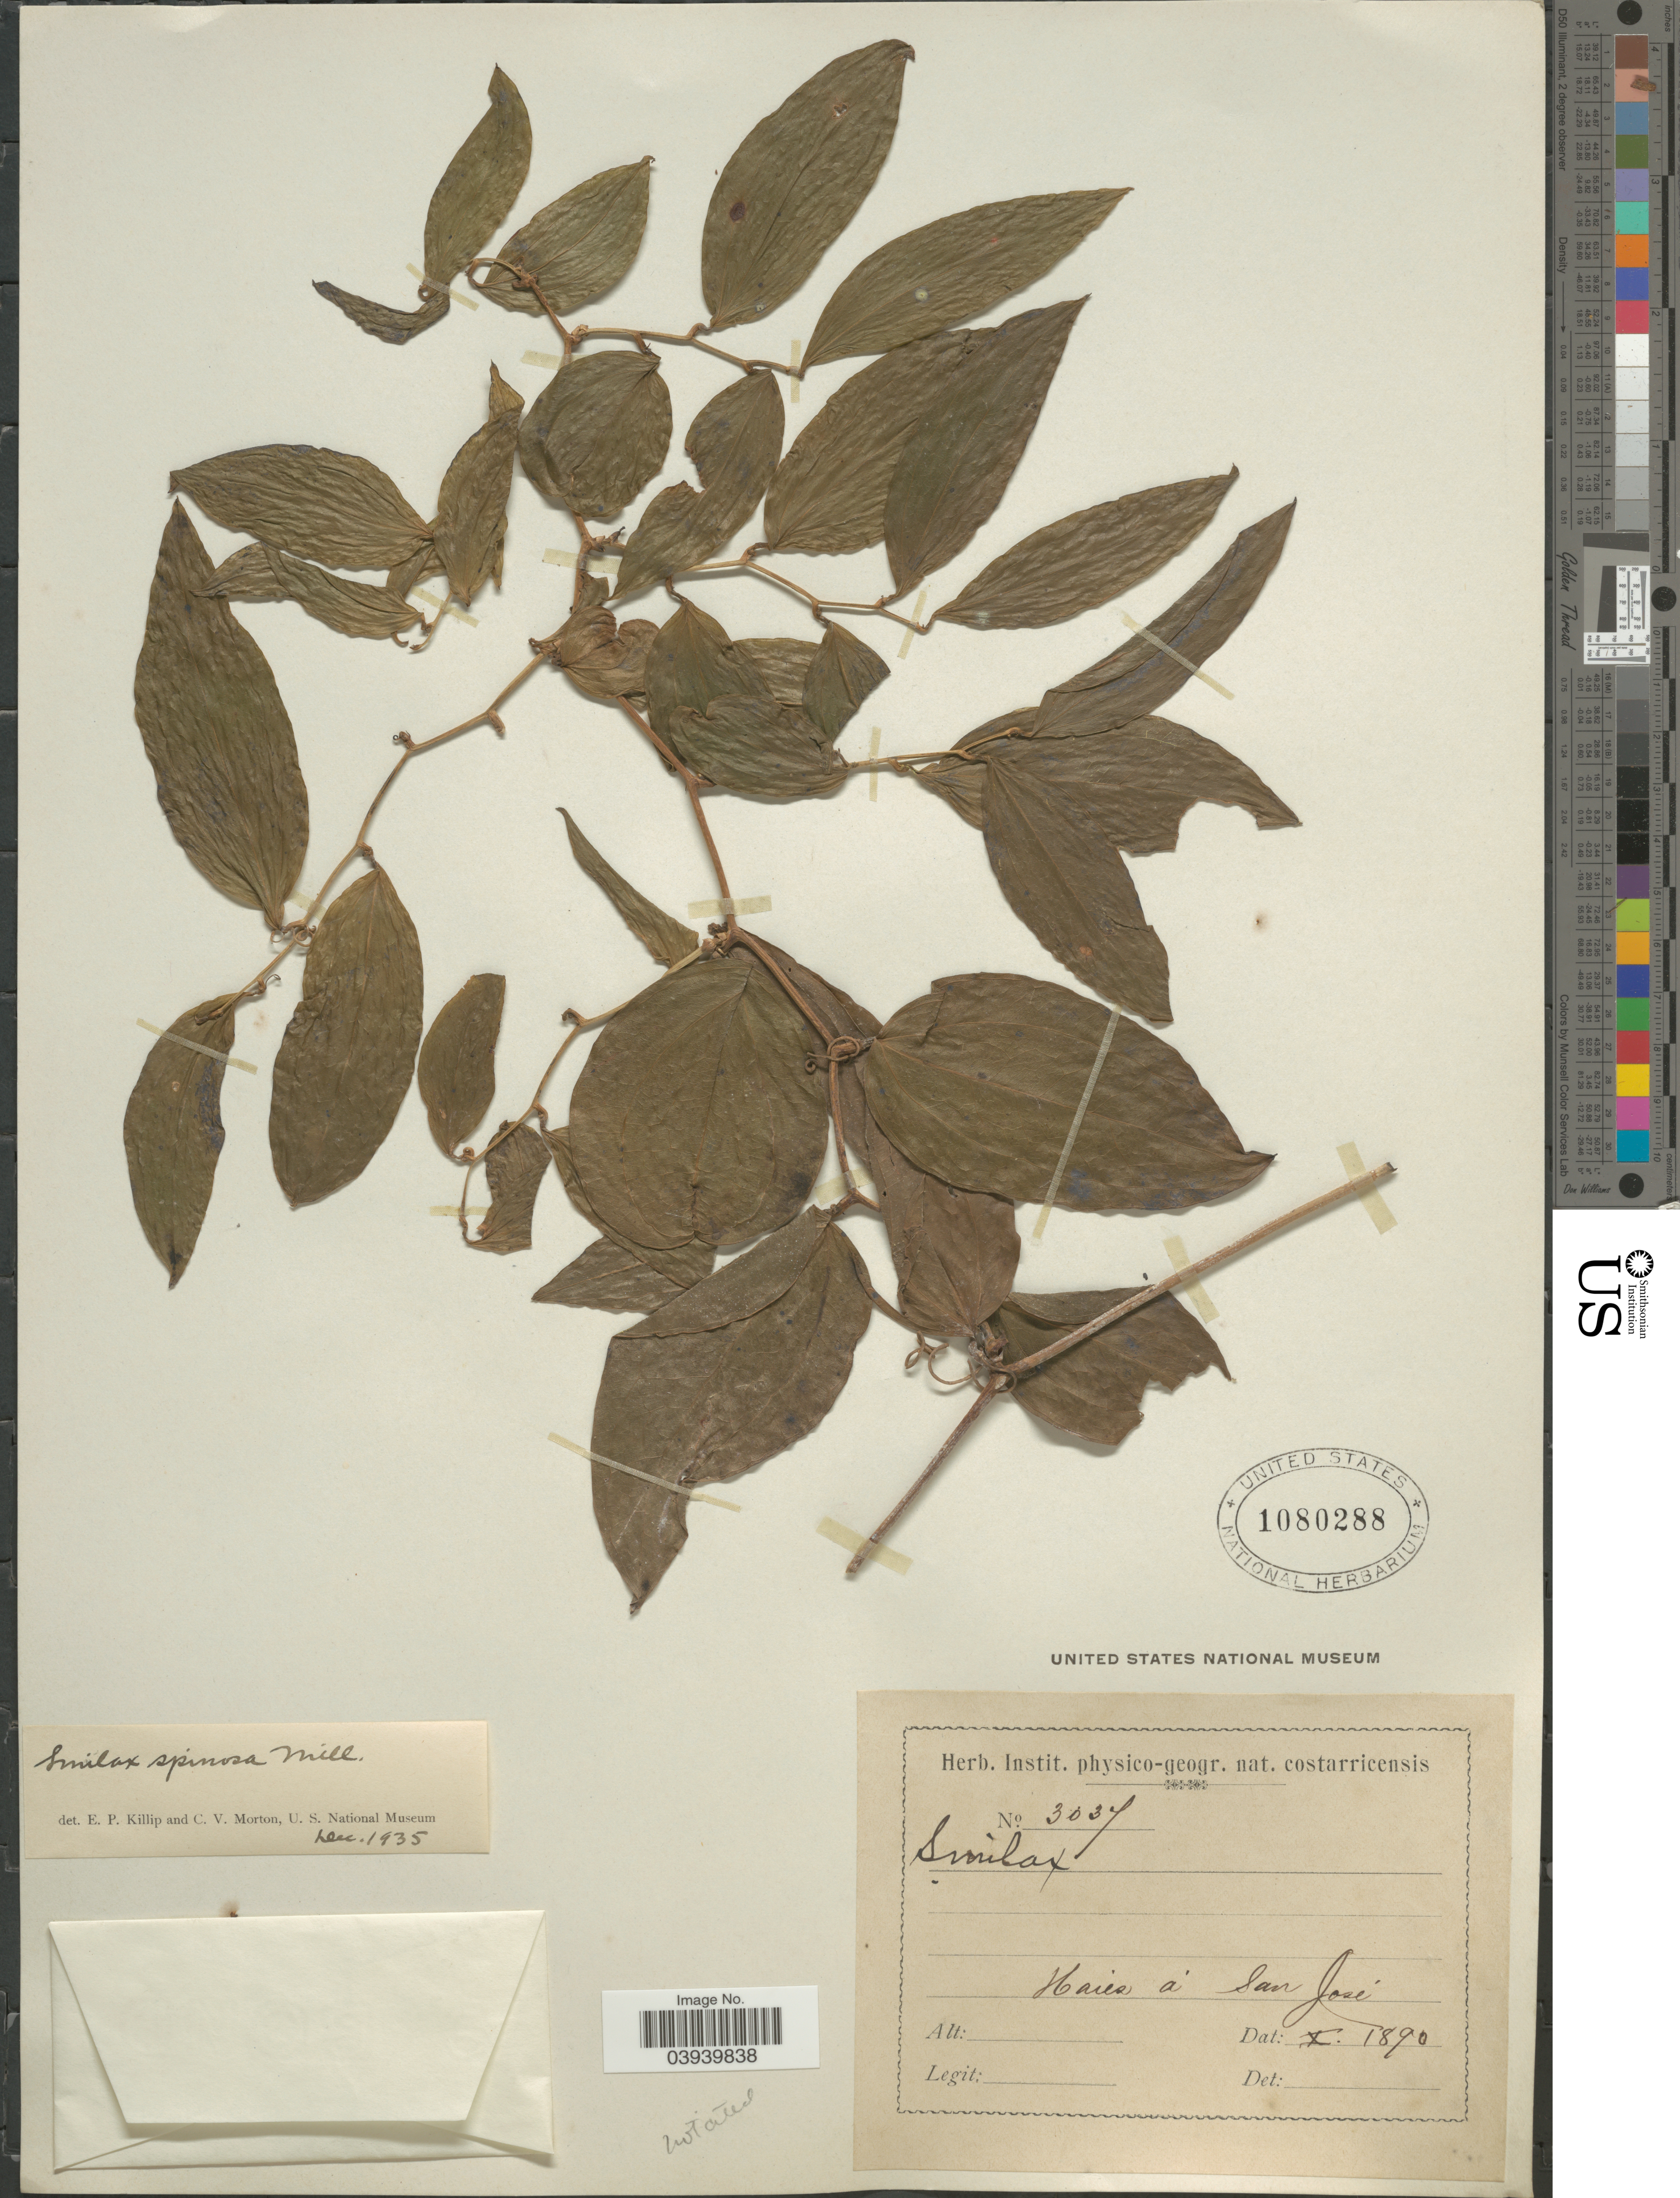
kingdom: Plantae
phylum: Tracheophyta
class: Liliopsida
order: Liliales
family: Smilacaceae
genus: Smilax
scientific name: Smilax spinosa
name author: Mill.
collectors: ex herb. Instit. physico-geogr. nat. costarricensis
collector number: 3037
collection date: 1890-10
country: Costa Rica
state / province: San José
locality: Haies à San José.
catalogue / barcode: US 1080288